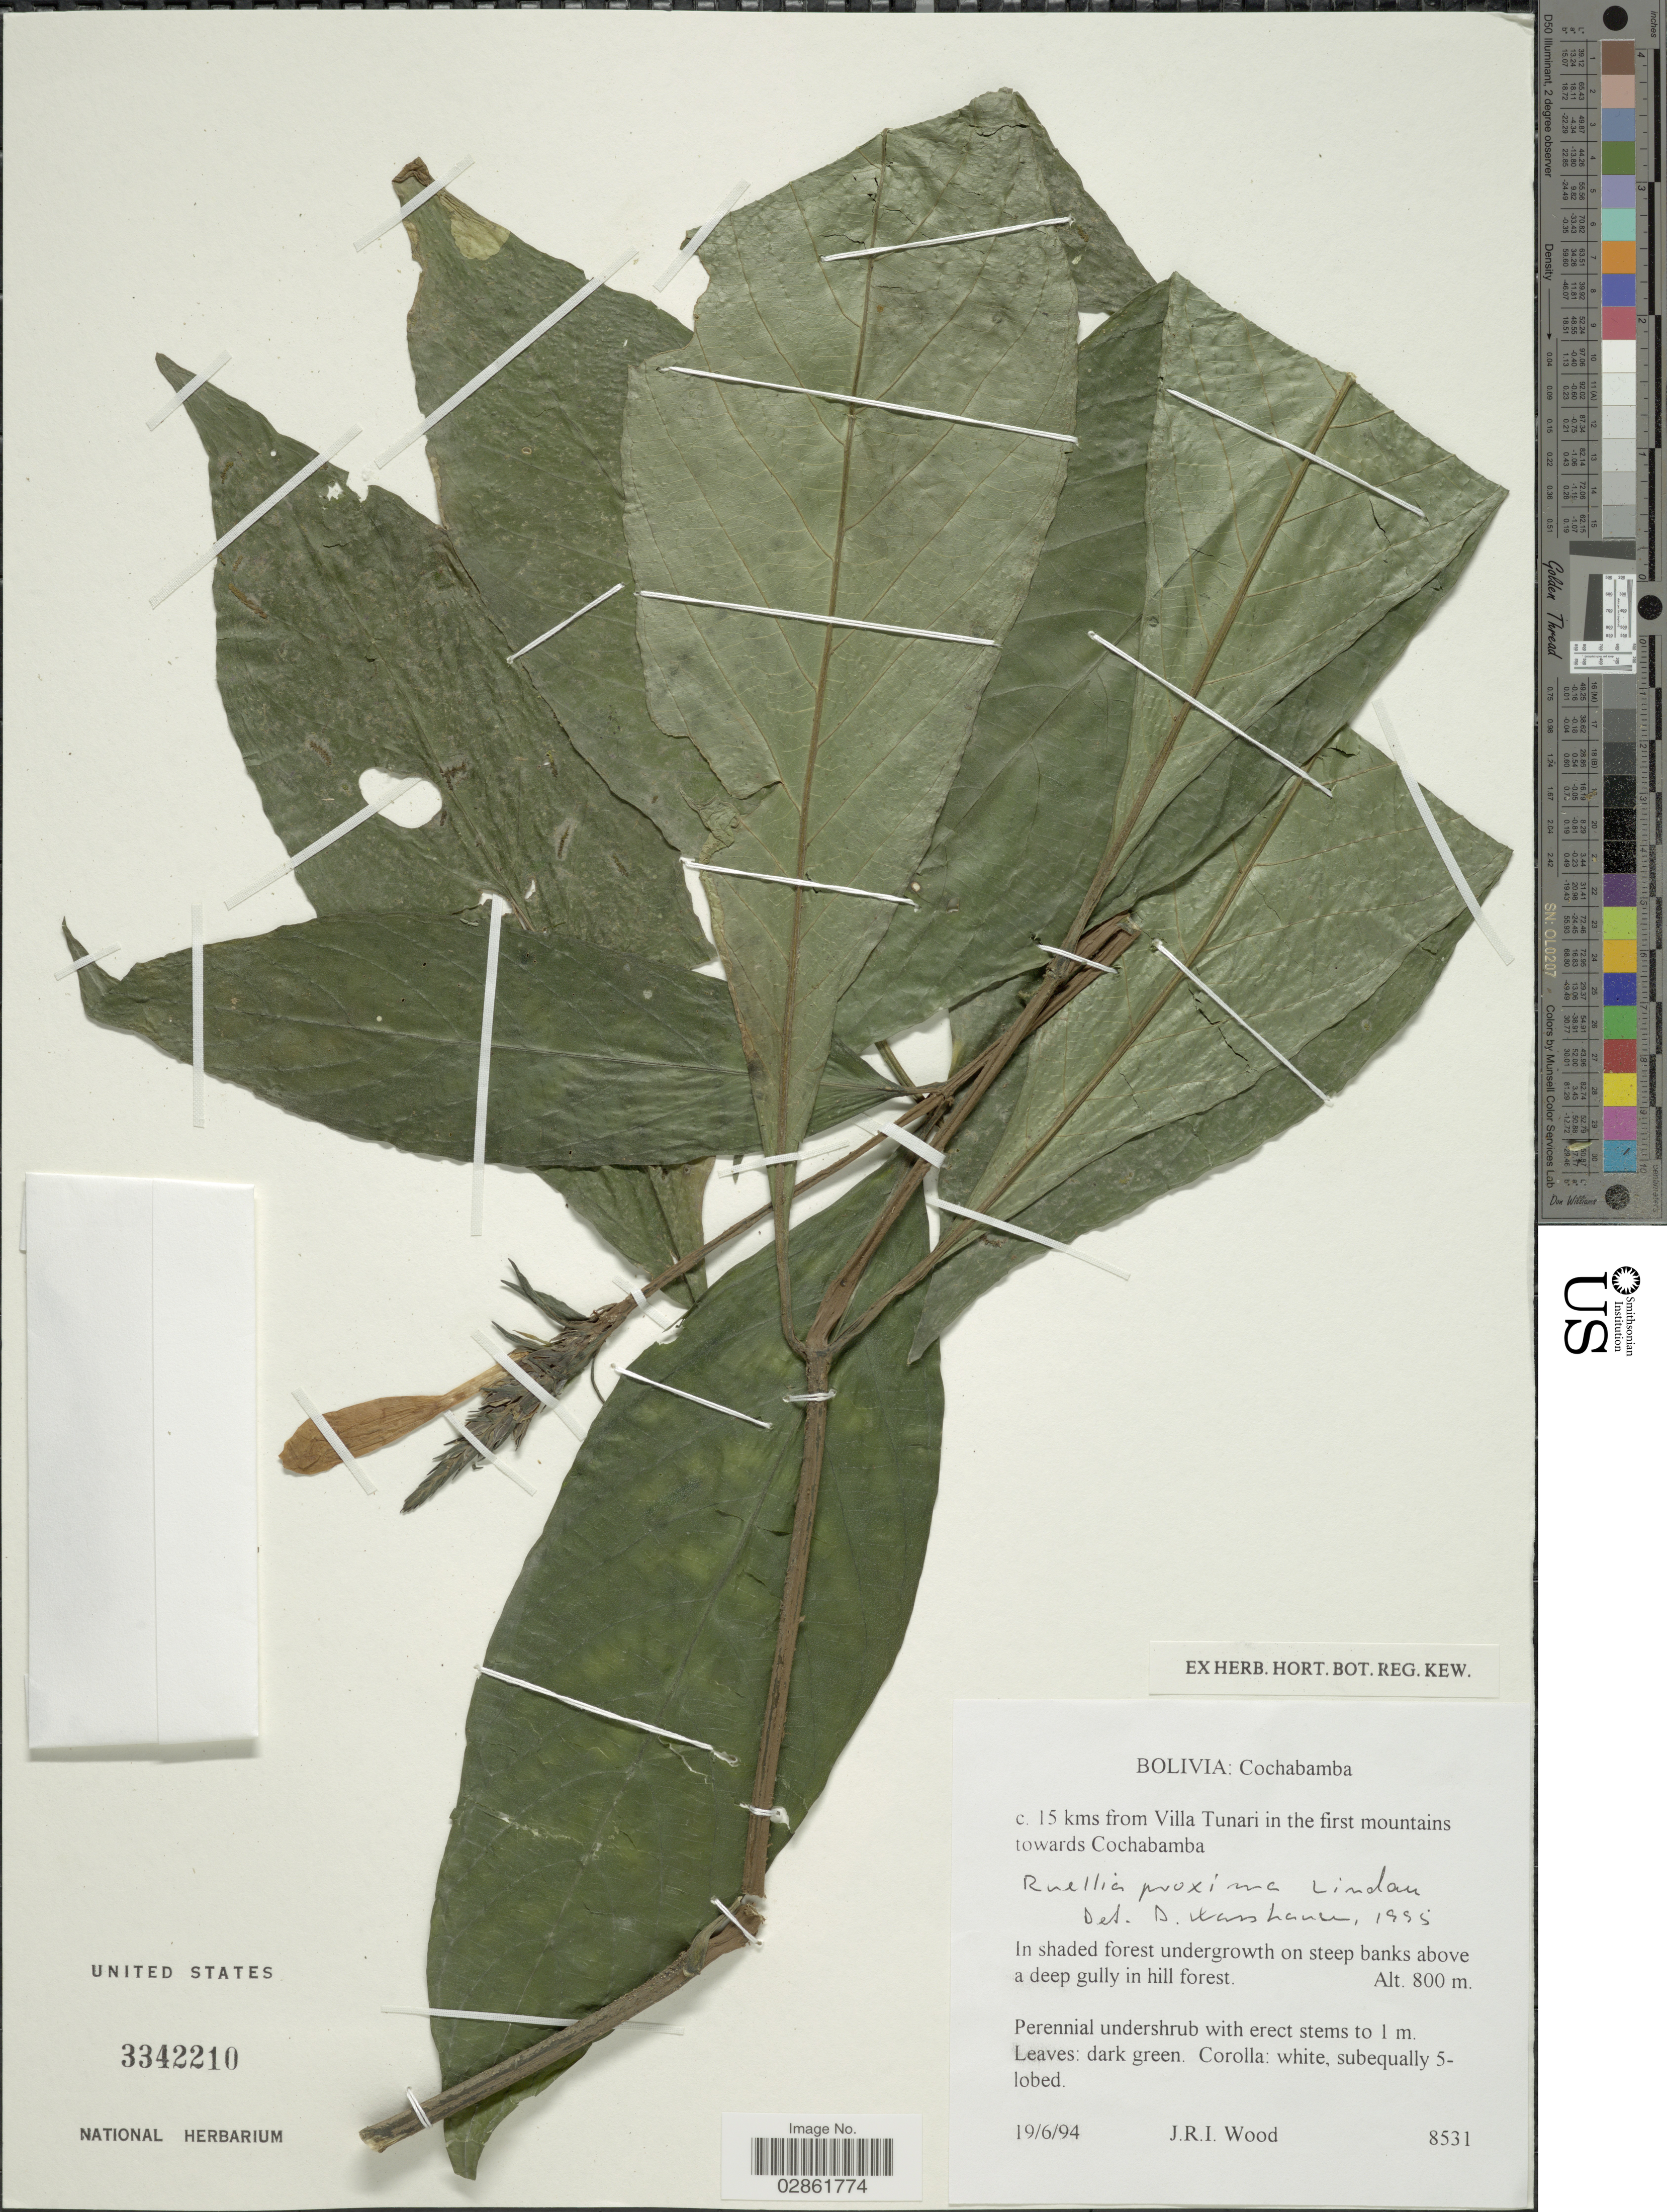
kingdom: Plantae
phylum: Tracheophyta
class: Magnoliopsida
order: Lamiales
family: Acanthaceae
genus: Ruellia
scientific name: Ruellia proxima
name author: Lindau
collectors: J. R. I. Wood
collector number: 8531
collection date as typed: Transcribed d/m/y: 19/6/94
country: Bolivia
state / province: Cochabamba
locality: C. 15 kms from Villa Tunari in the first mountains towards Cochabamba.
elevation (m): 800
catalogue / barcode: US 3342210